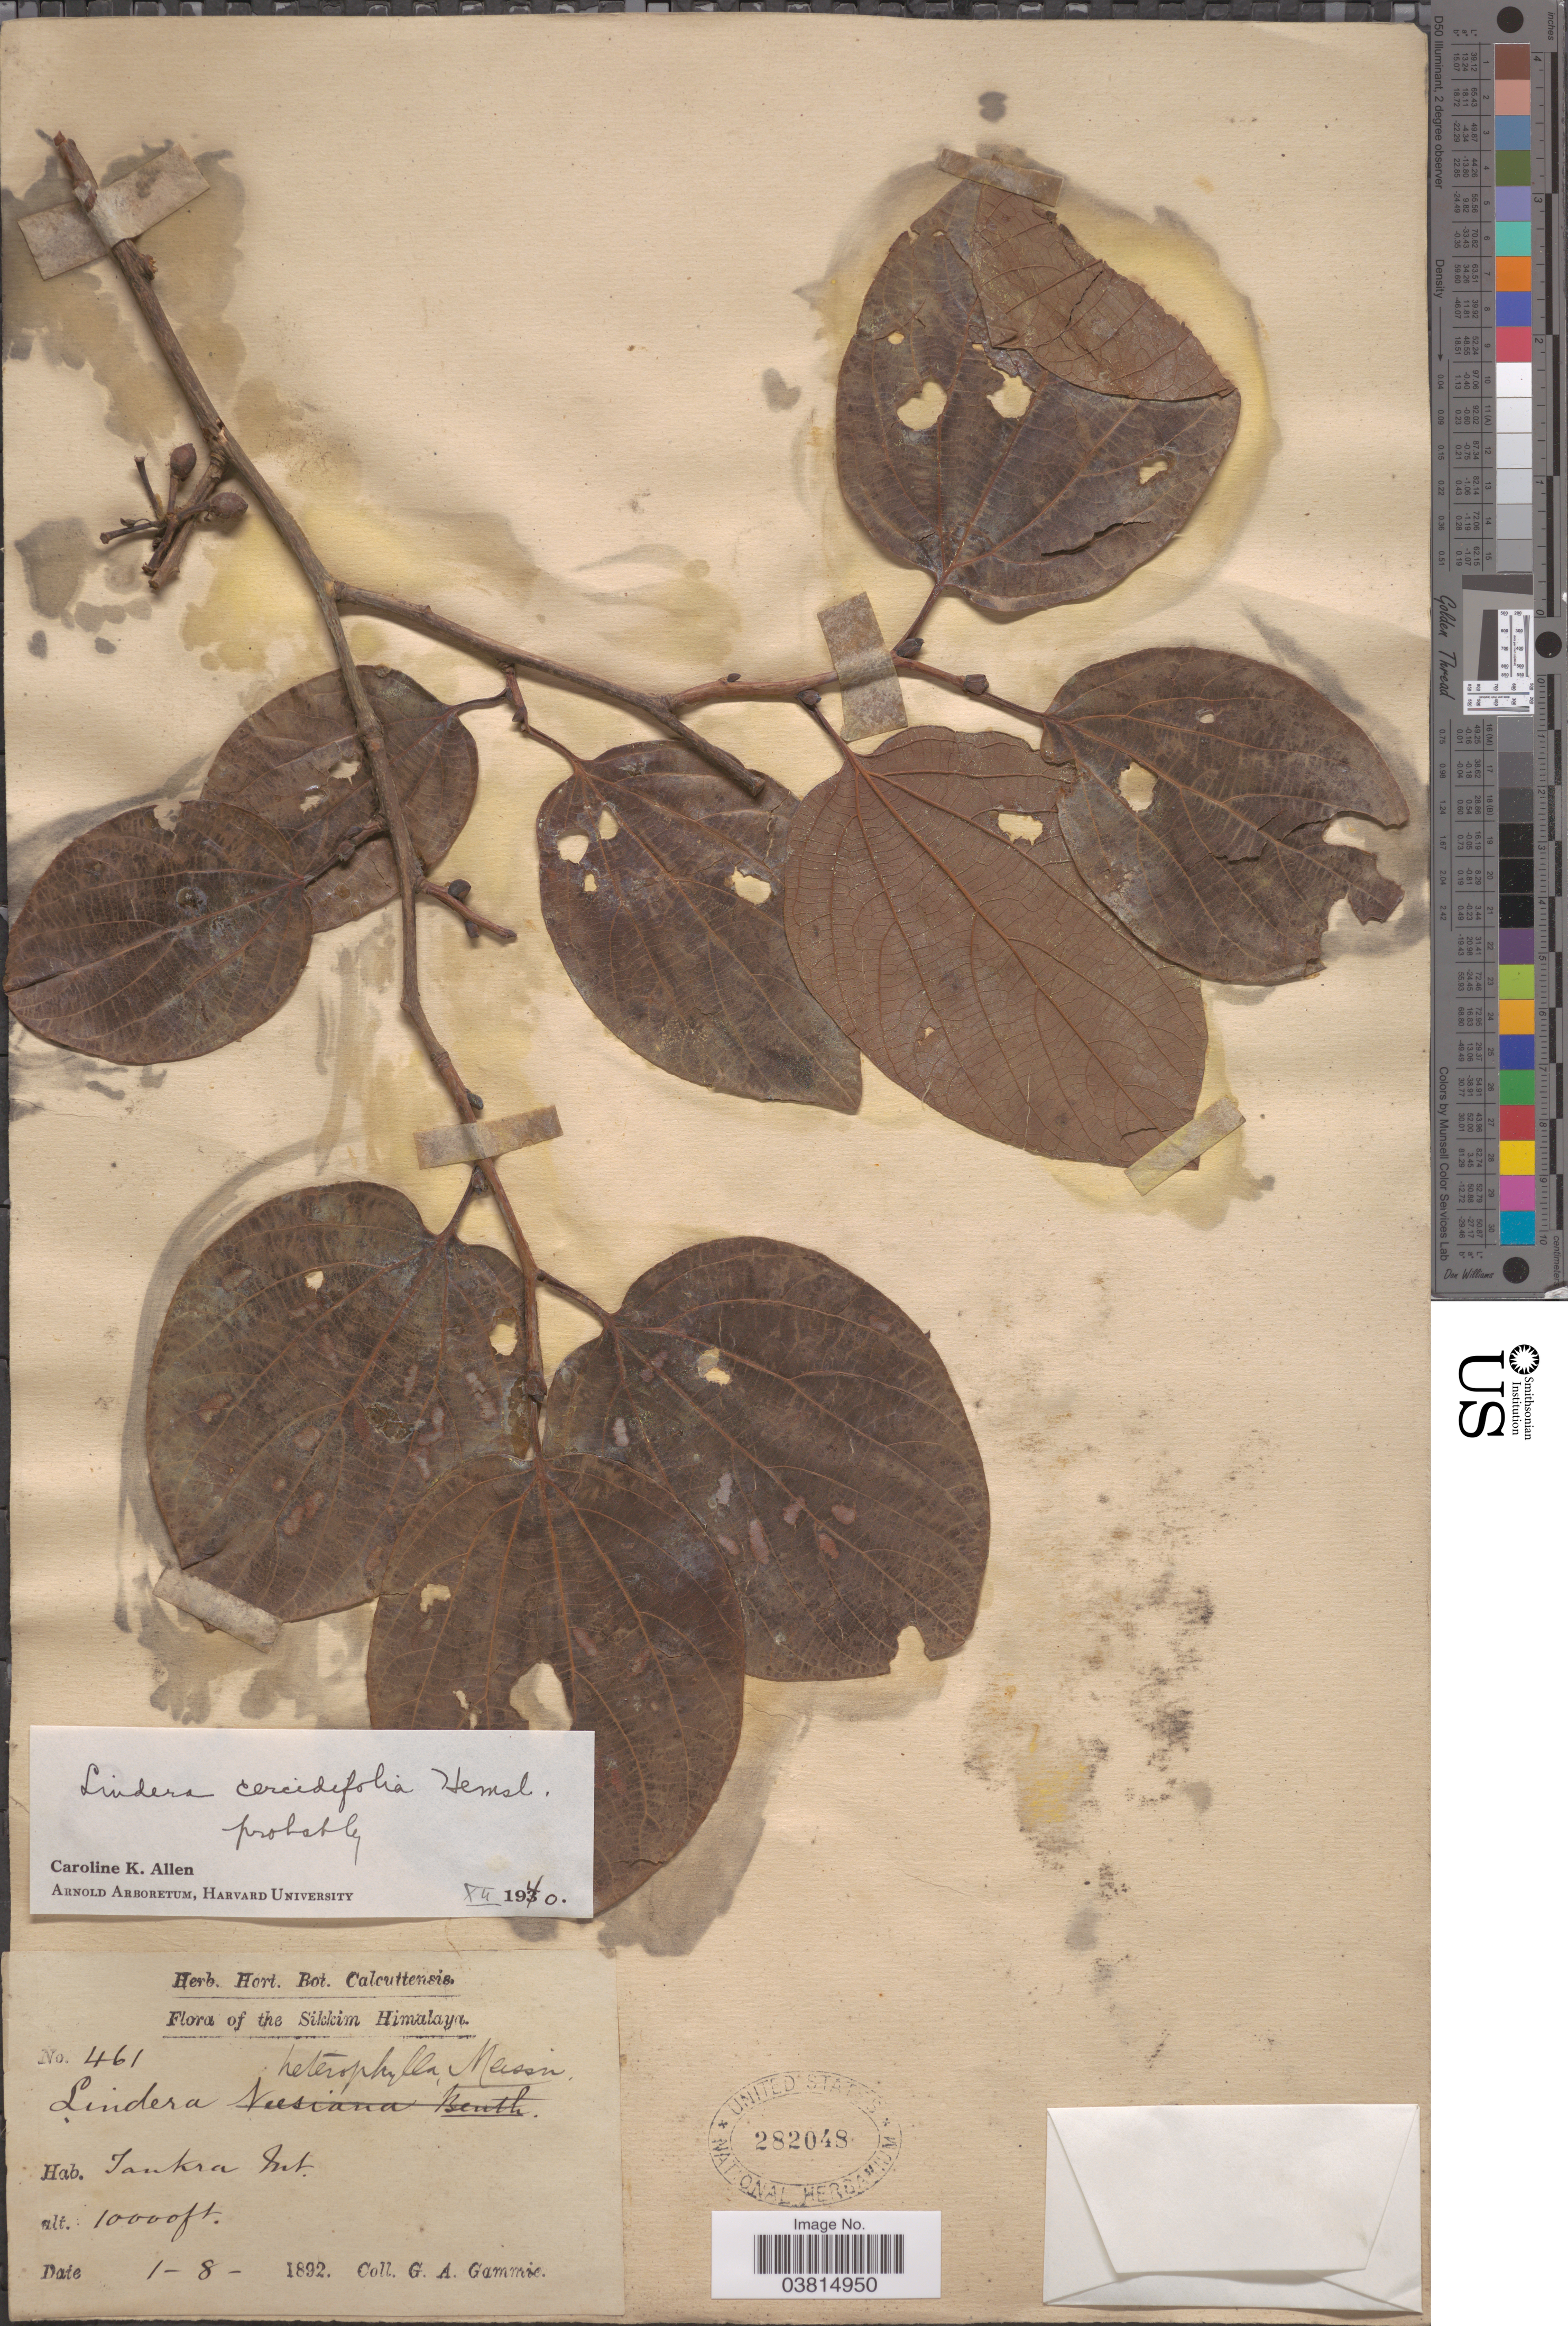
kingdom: Plantae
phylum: Tracheophyta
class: Magnoliopsida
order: Laurales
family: Lauraceae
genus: Lindera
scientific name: Lindera cercidifolia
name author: Hemsl.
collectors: G. Gammie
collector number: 461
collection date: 1892-08-01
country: India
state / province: Sikkim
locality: The Sikkim Himalaya. Tankra Mt.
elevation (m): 3048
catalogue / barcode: US 282048